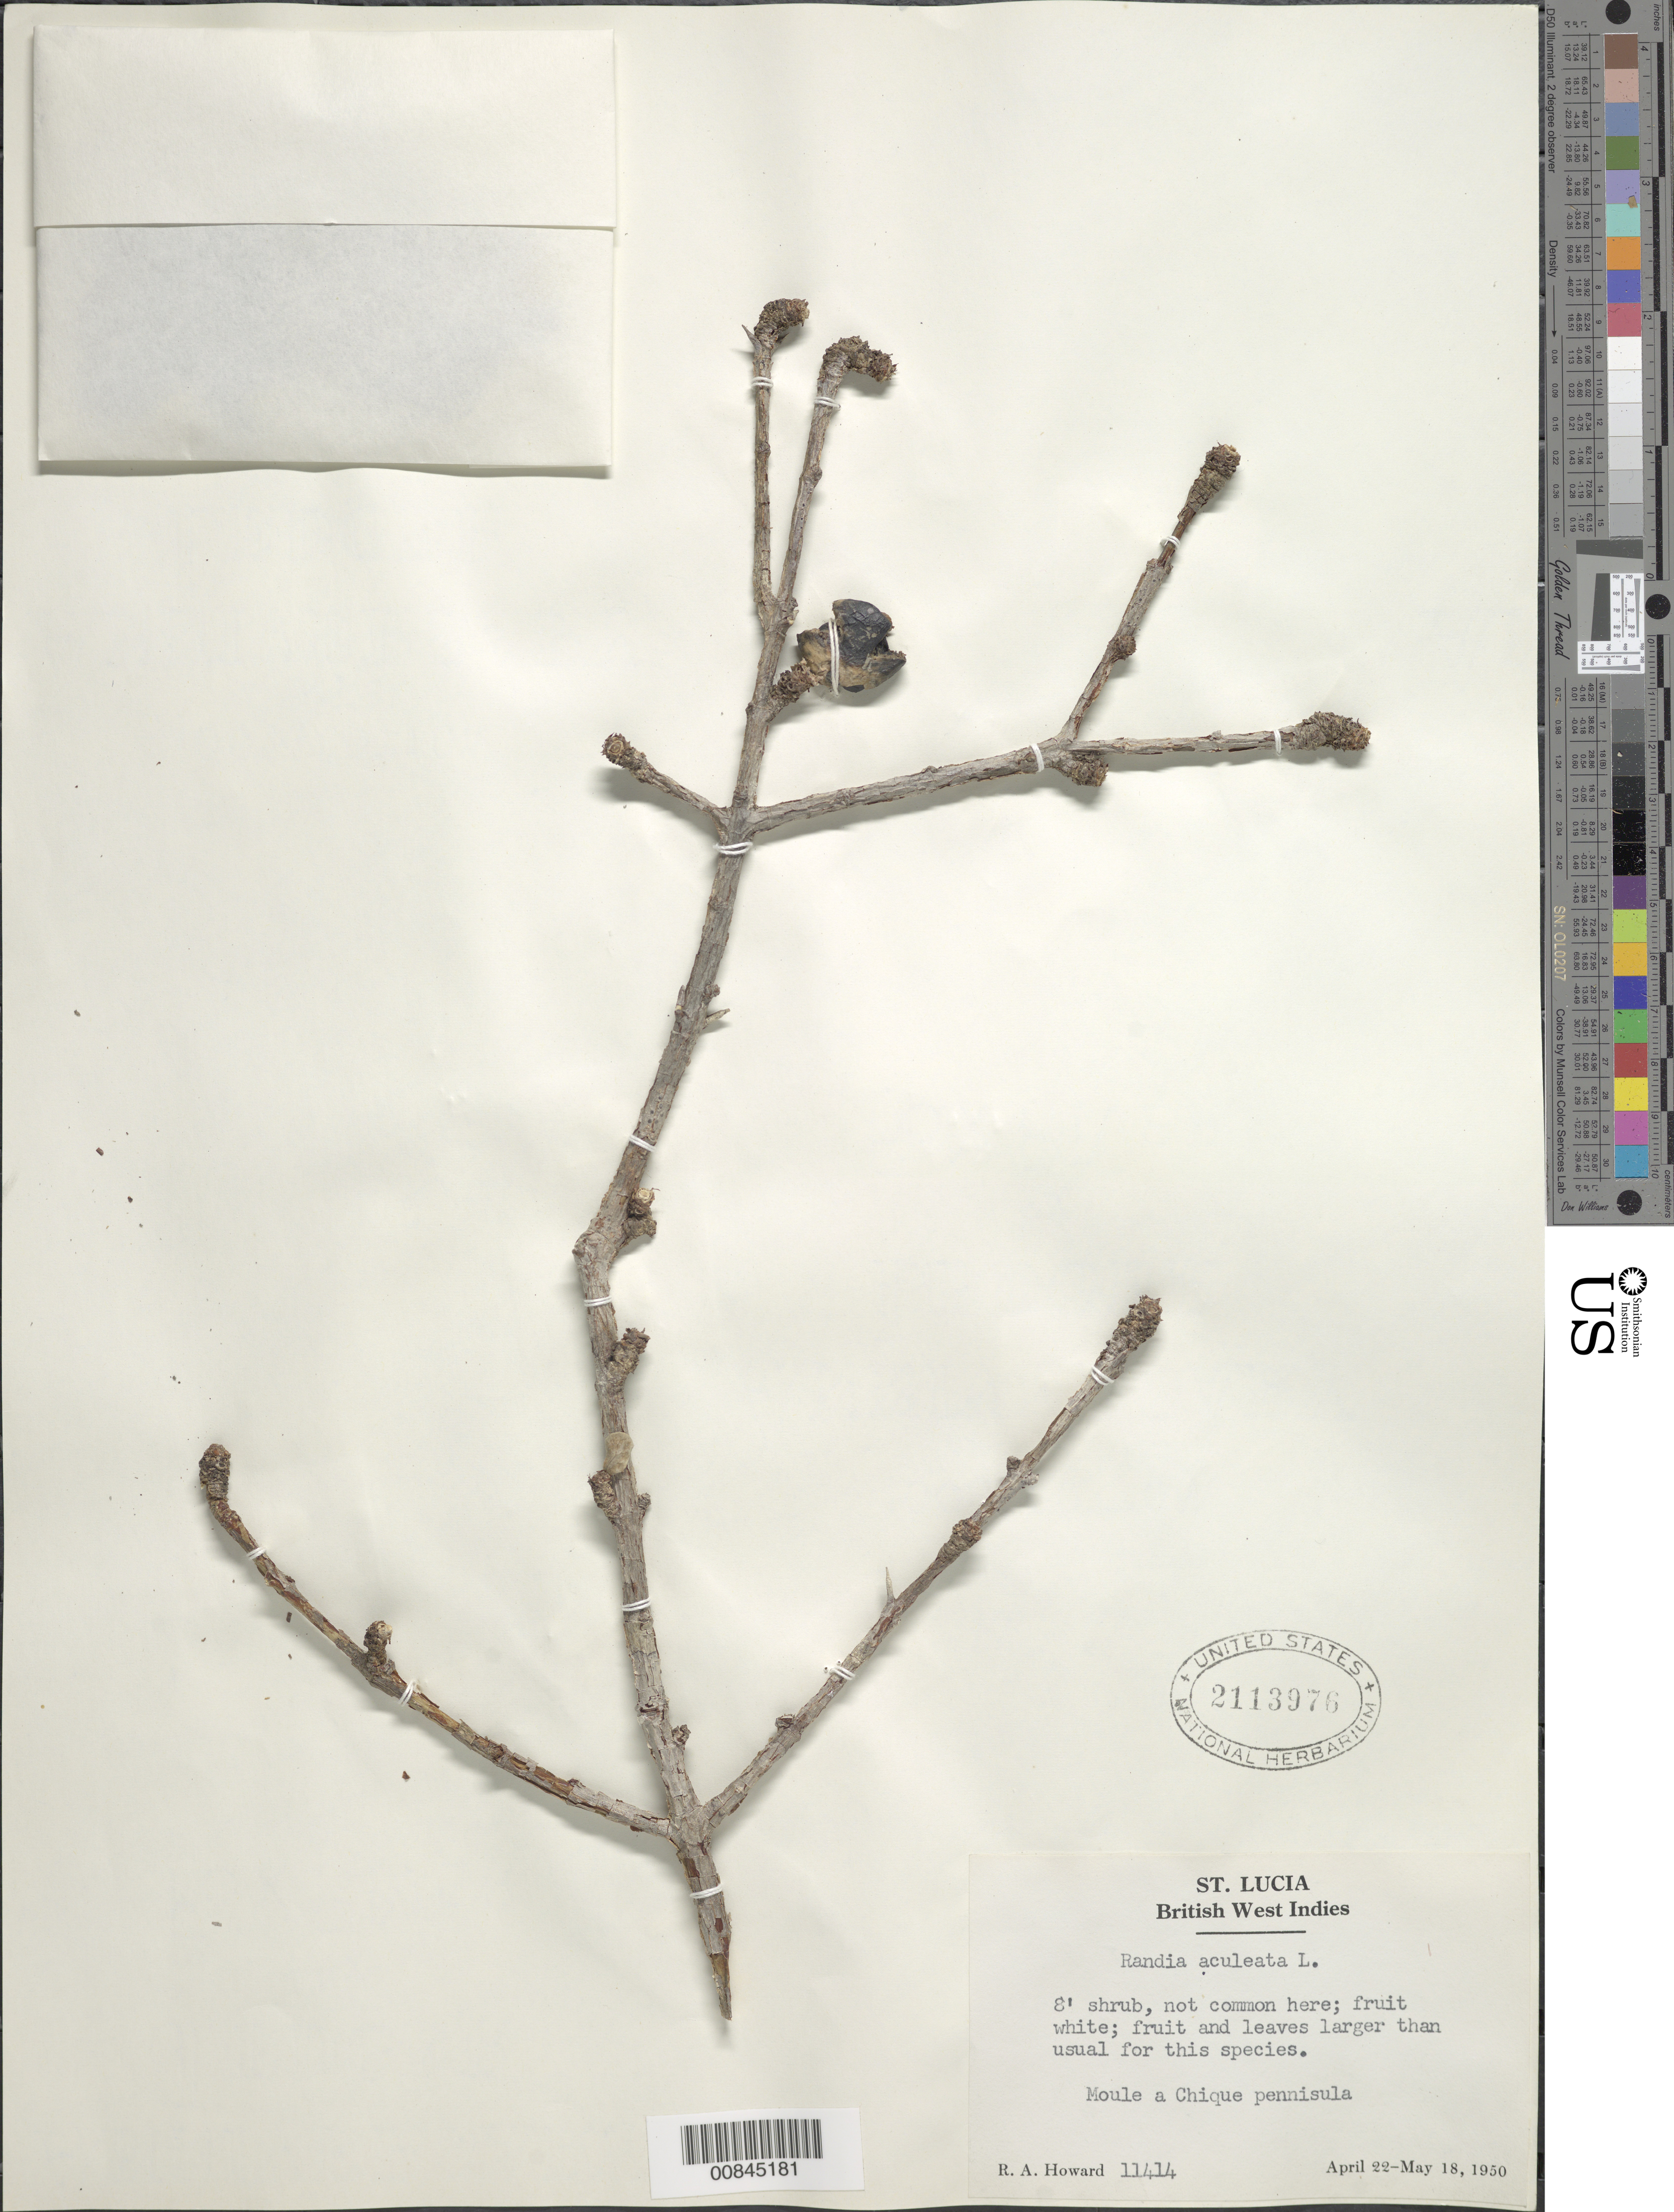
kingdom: Plantae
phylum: Tracheophyta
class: Magnoliopsida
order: Gentianales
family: Rubiaceae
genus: Randia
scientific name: Randia aculeata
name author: L.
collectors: R. A. Howard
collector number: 11414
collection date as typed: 22 Apr 1950 to 18 May 1950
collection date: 1950-04-22/1950-05-18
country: St. Lucia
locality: Moule a Chique peninsula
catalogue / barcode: US 2113976